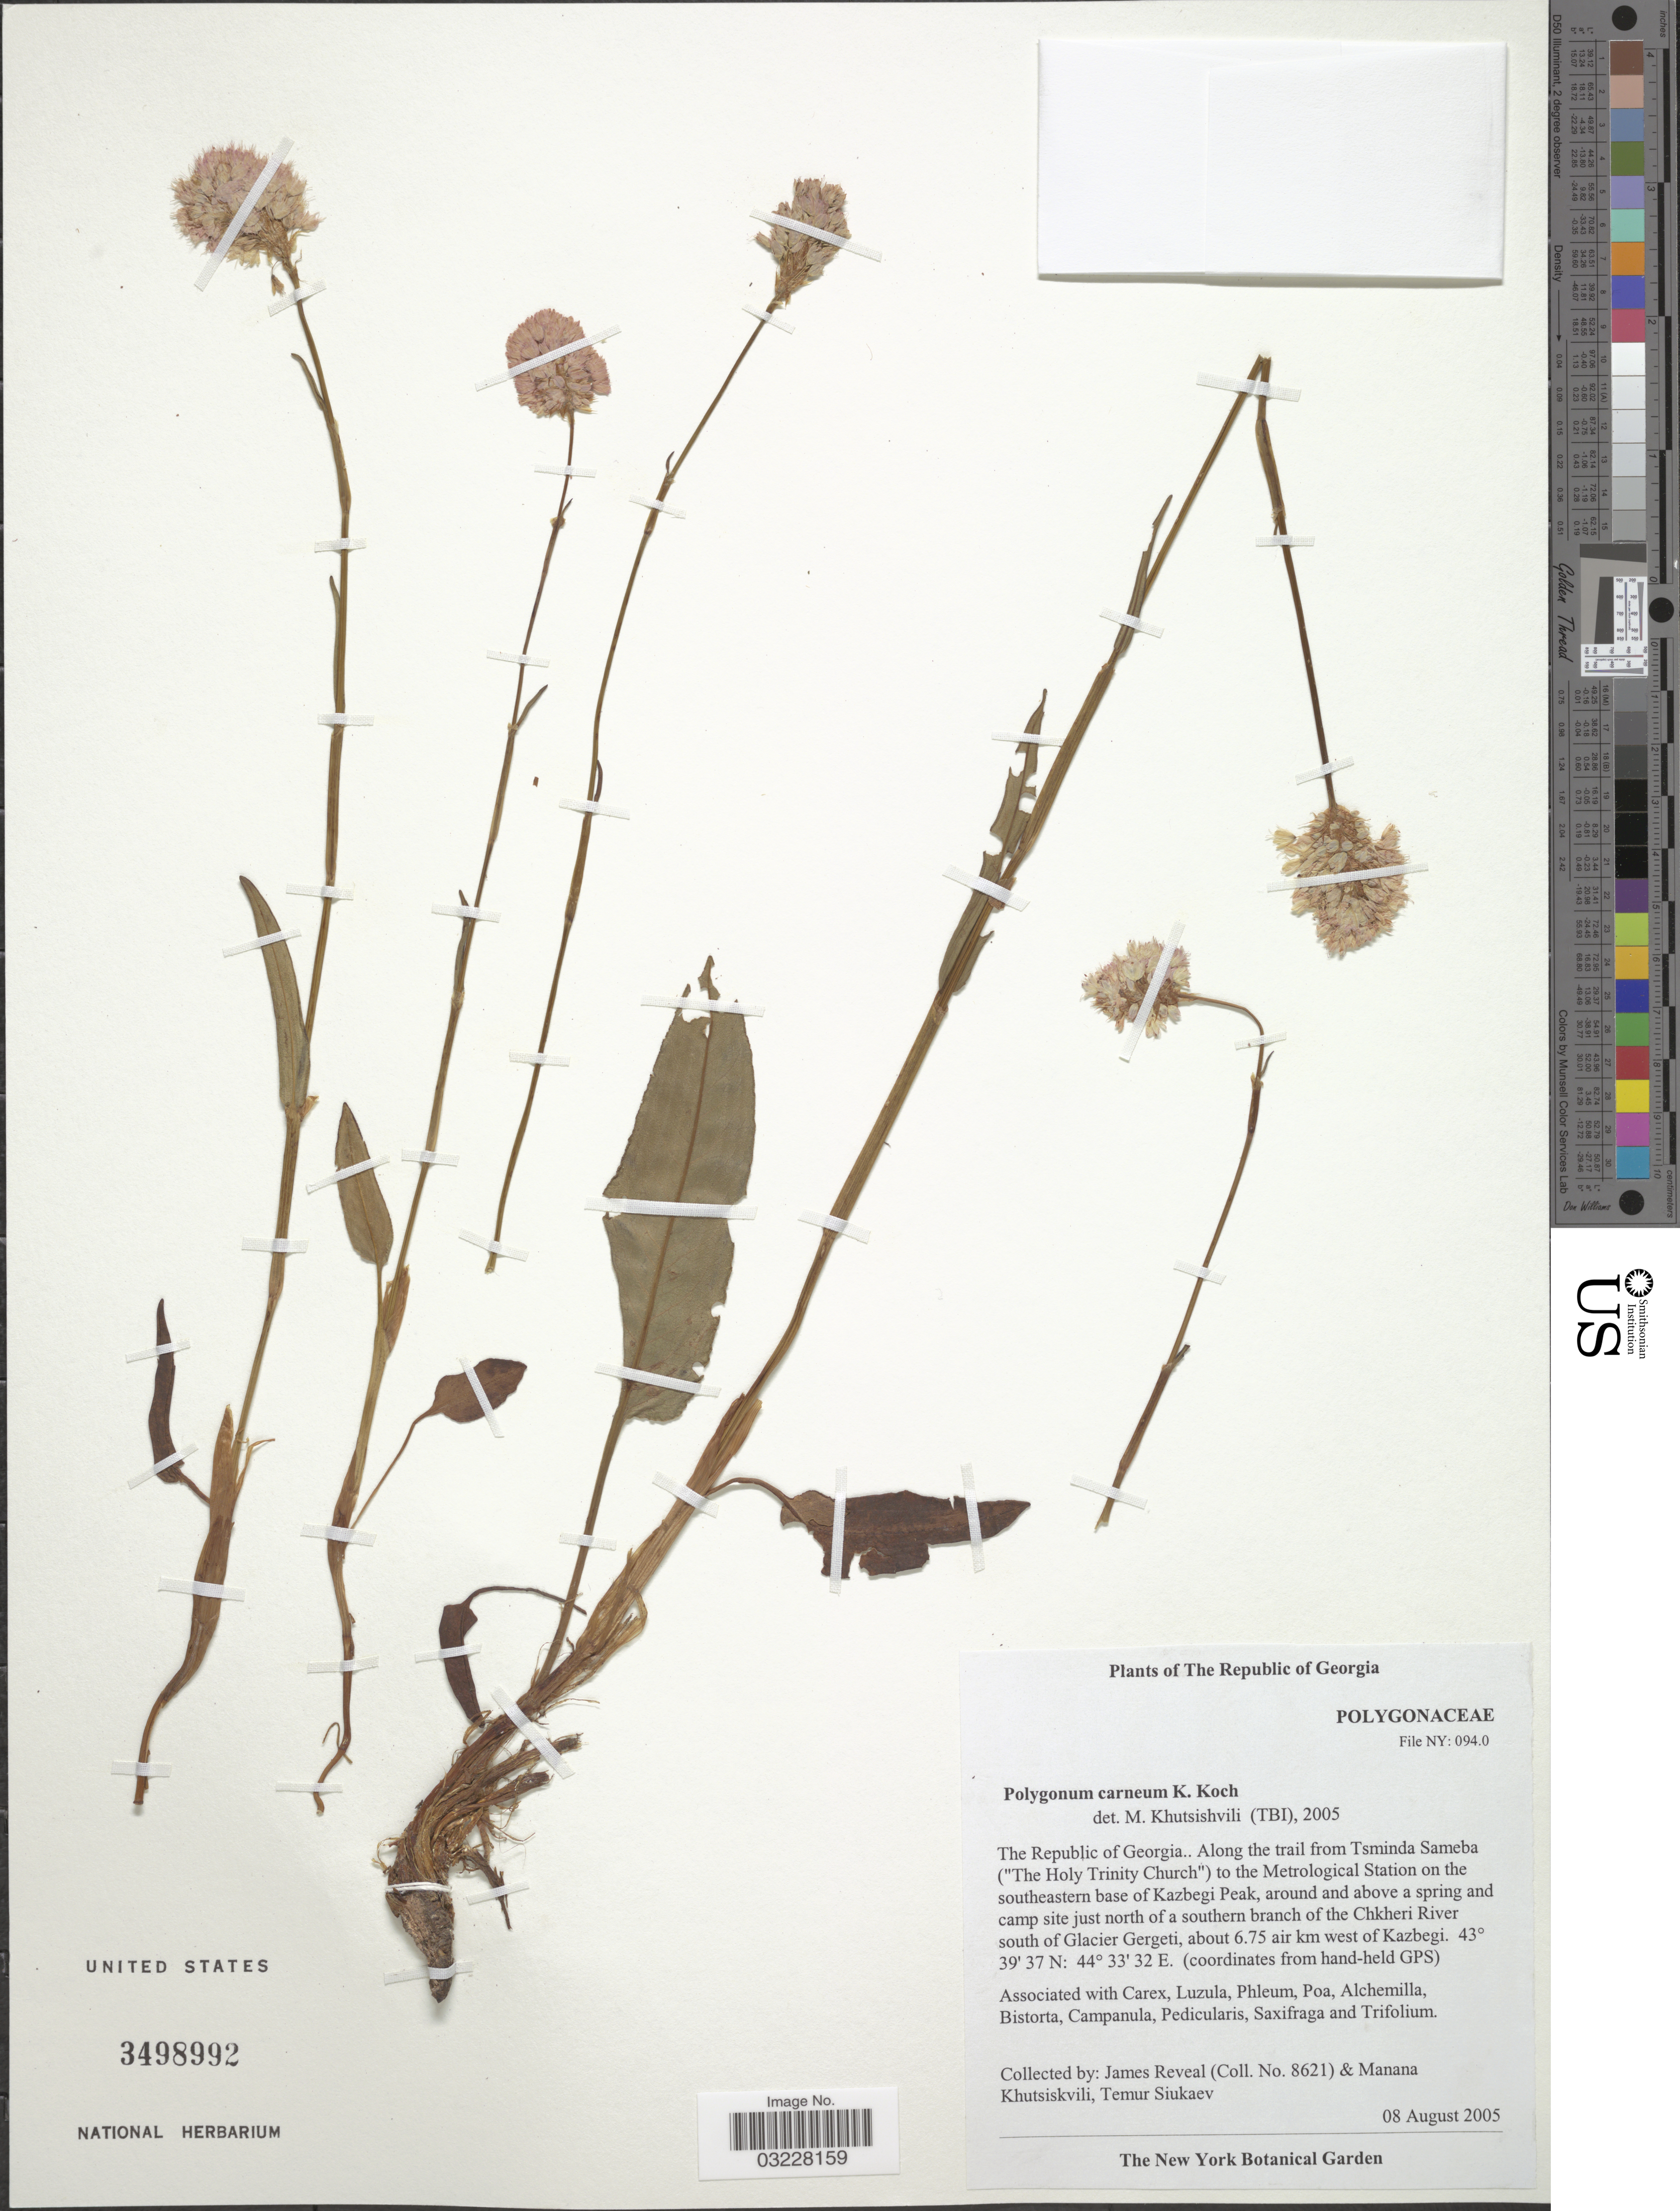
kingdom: Plantae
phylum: Tracheophyta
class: Magnoliopsida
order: Caryophyllales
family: Polygonaceae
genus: Bistorta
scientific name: Bistorta carnea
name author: (K. Koch) Small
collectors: J. Reveal, M. Khutsiskvili & T. Siukaev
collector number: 8621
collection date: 2005-08-08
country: Georgia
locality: The Republic of Georgia. Along the trail from Tsminda Sameba ("The Holy Trinity Church") to the Metrological Station on the southeastern base of Kazbegi Peak, around and above a spring and camp site just north of a southern branch of the Chkheri River south of Glacier Gergeti, about 6.75 air km west of Kazbegi.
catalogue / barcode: US 3498992